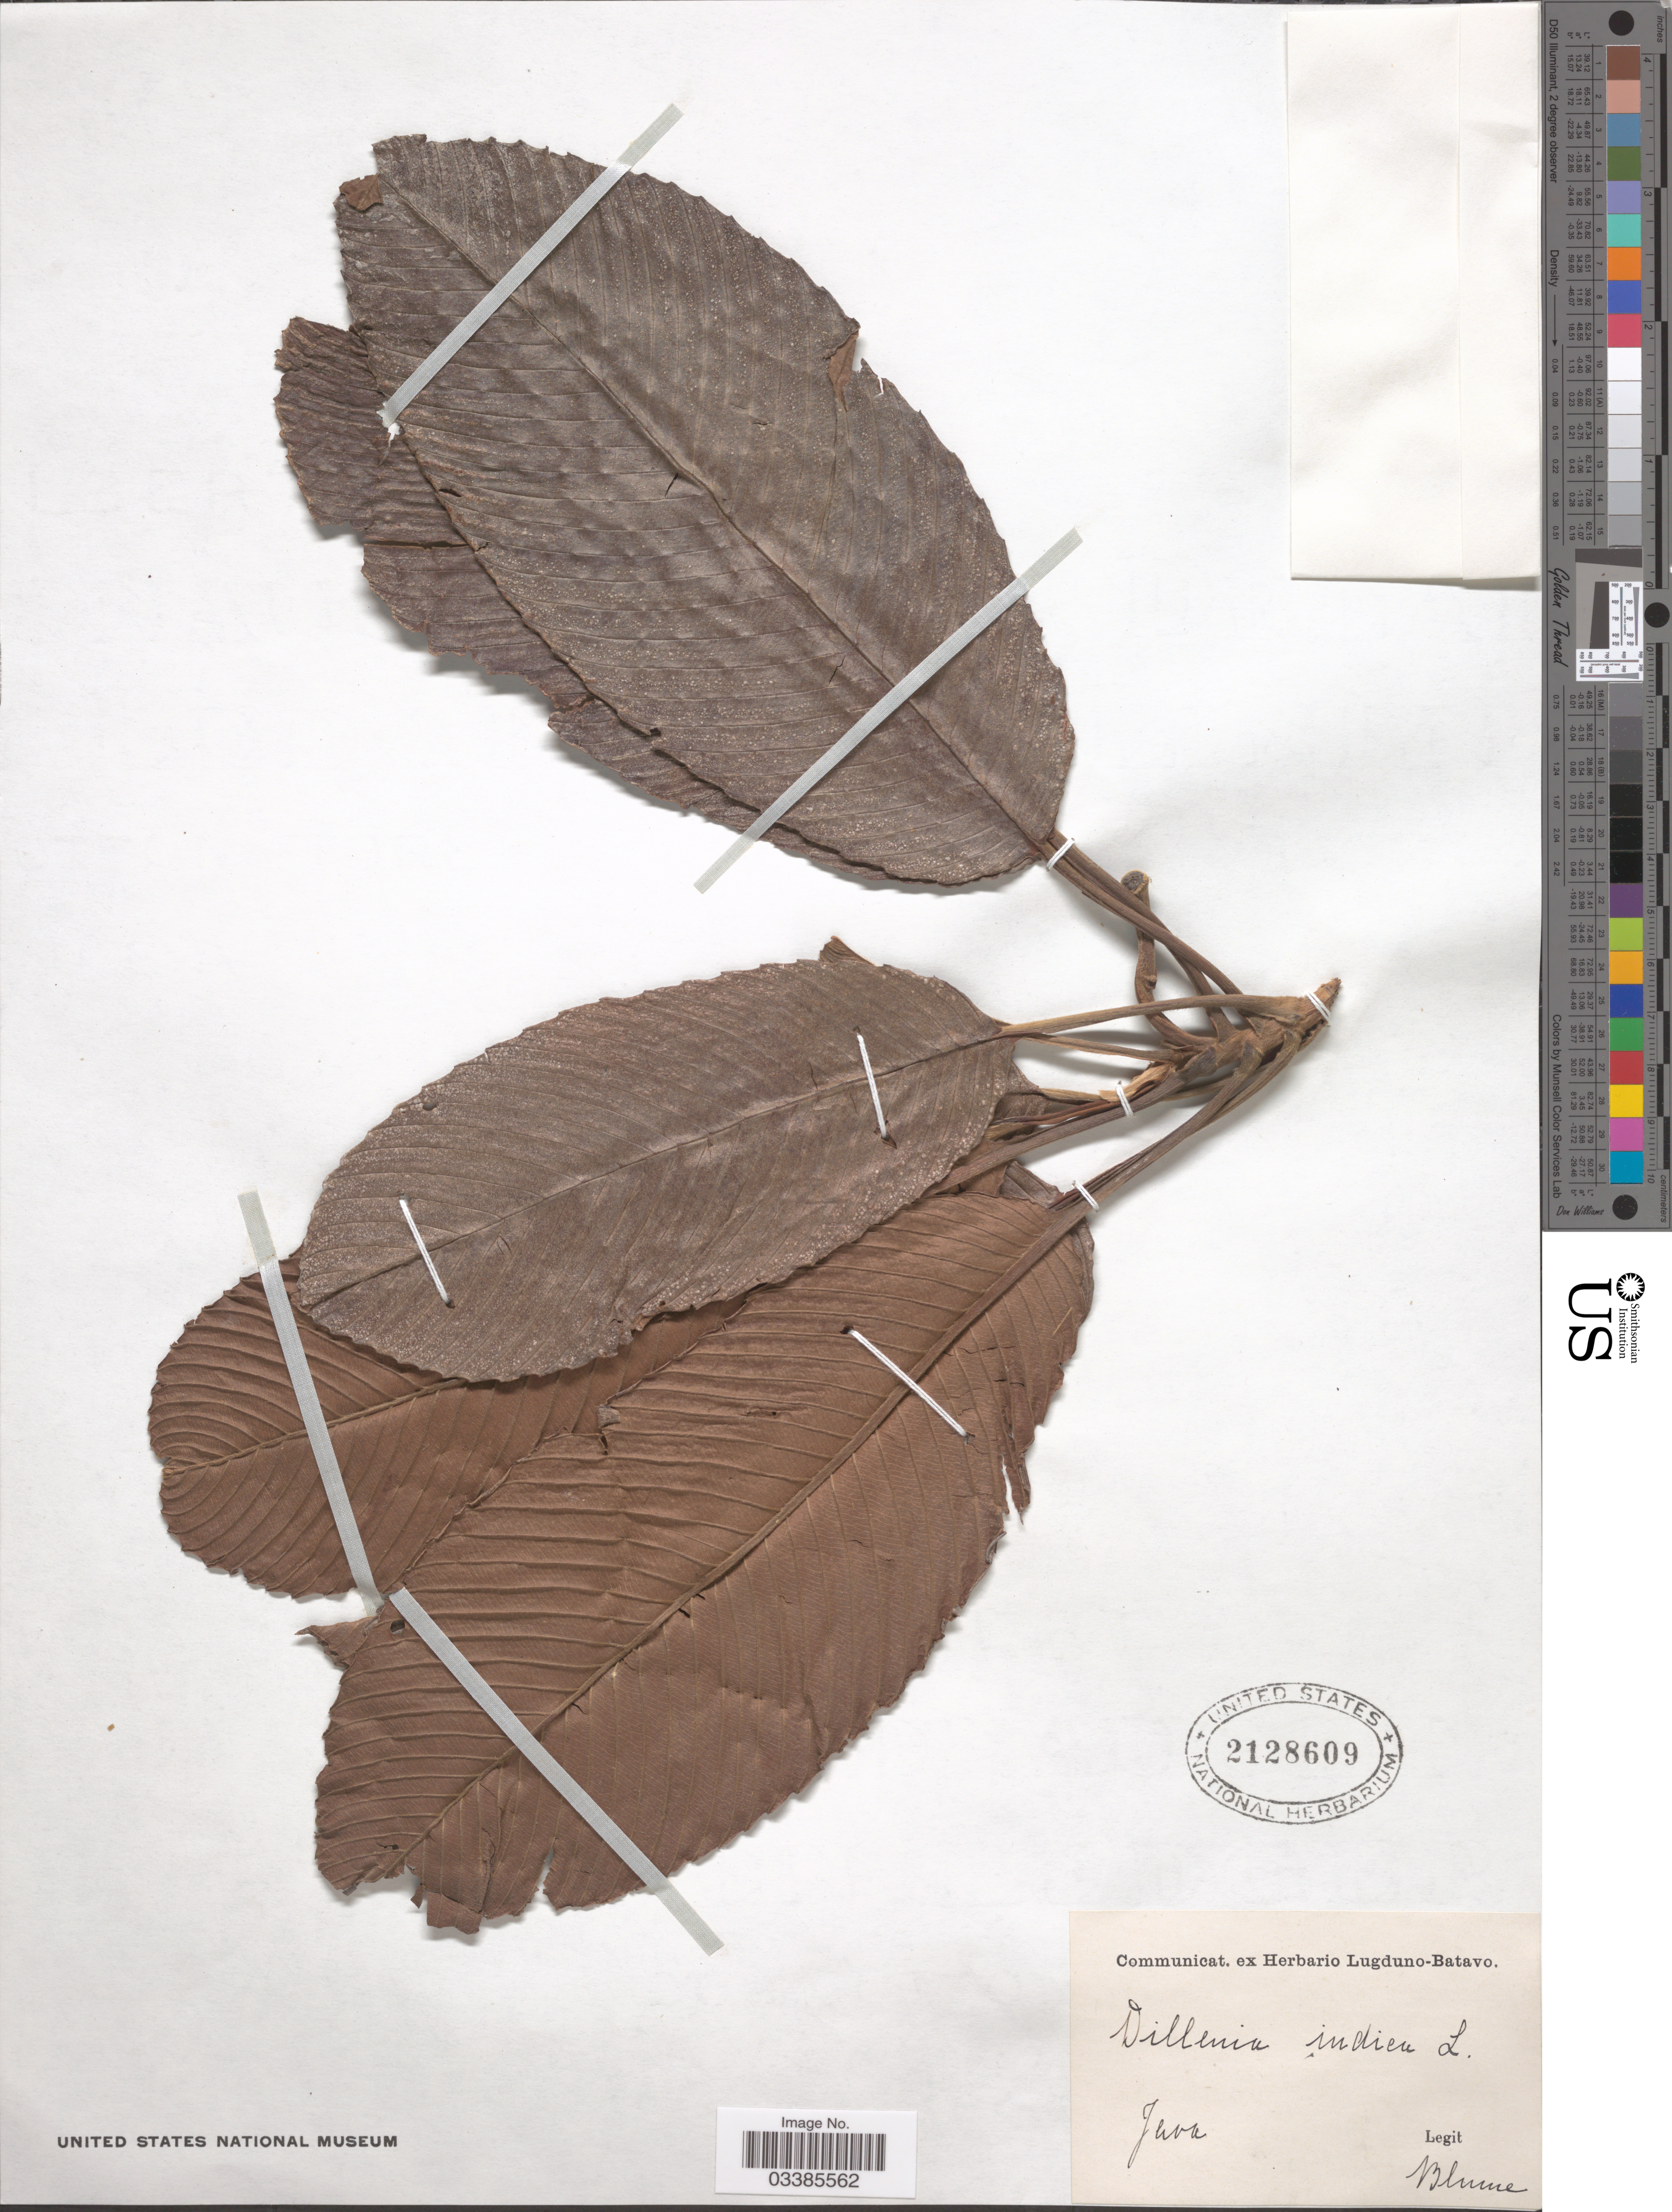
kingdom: Plantae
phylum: Tracheophyta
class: Magnoliopsida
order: Dilleniales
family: Dilleniaceae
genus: Dillenia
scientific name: Dillenia indica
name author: L.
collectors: -. Blume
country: Indonesia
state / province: Java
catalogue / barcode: US 2128609